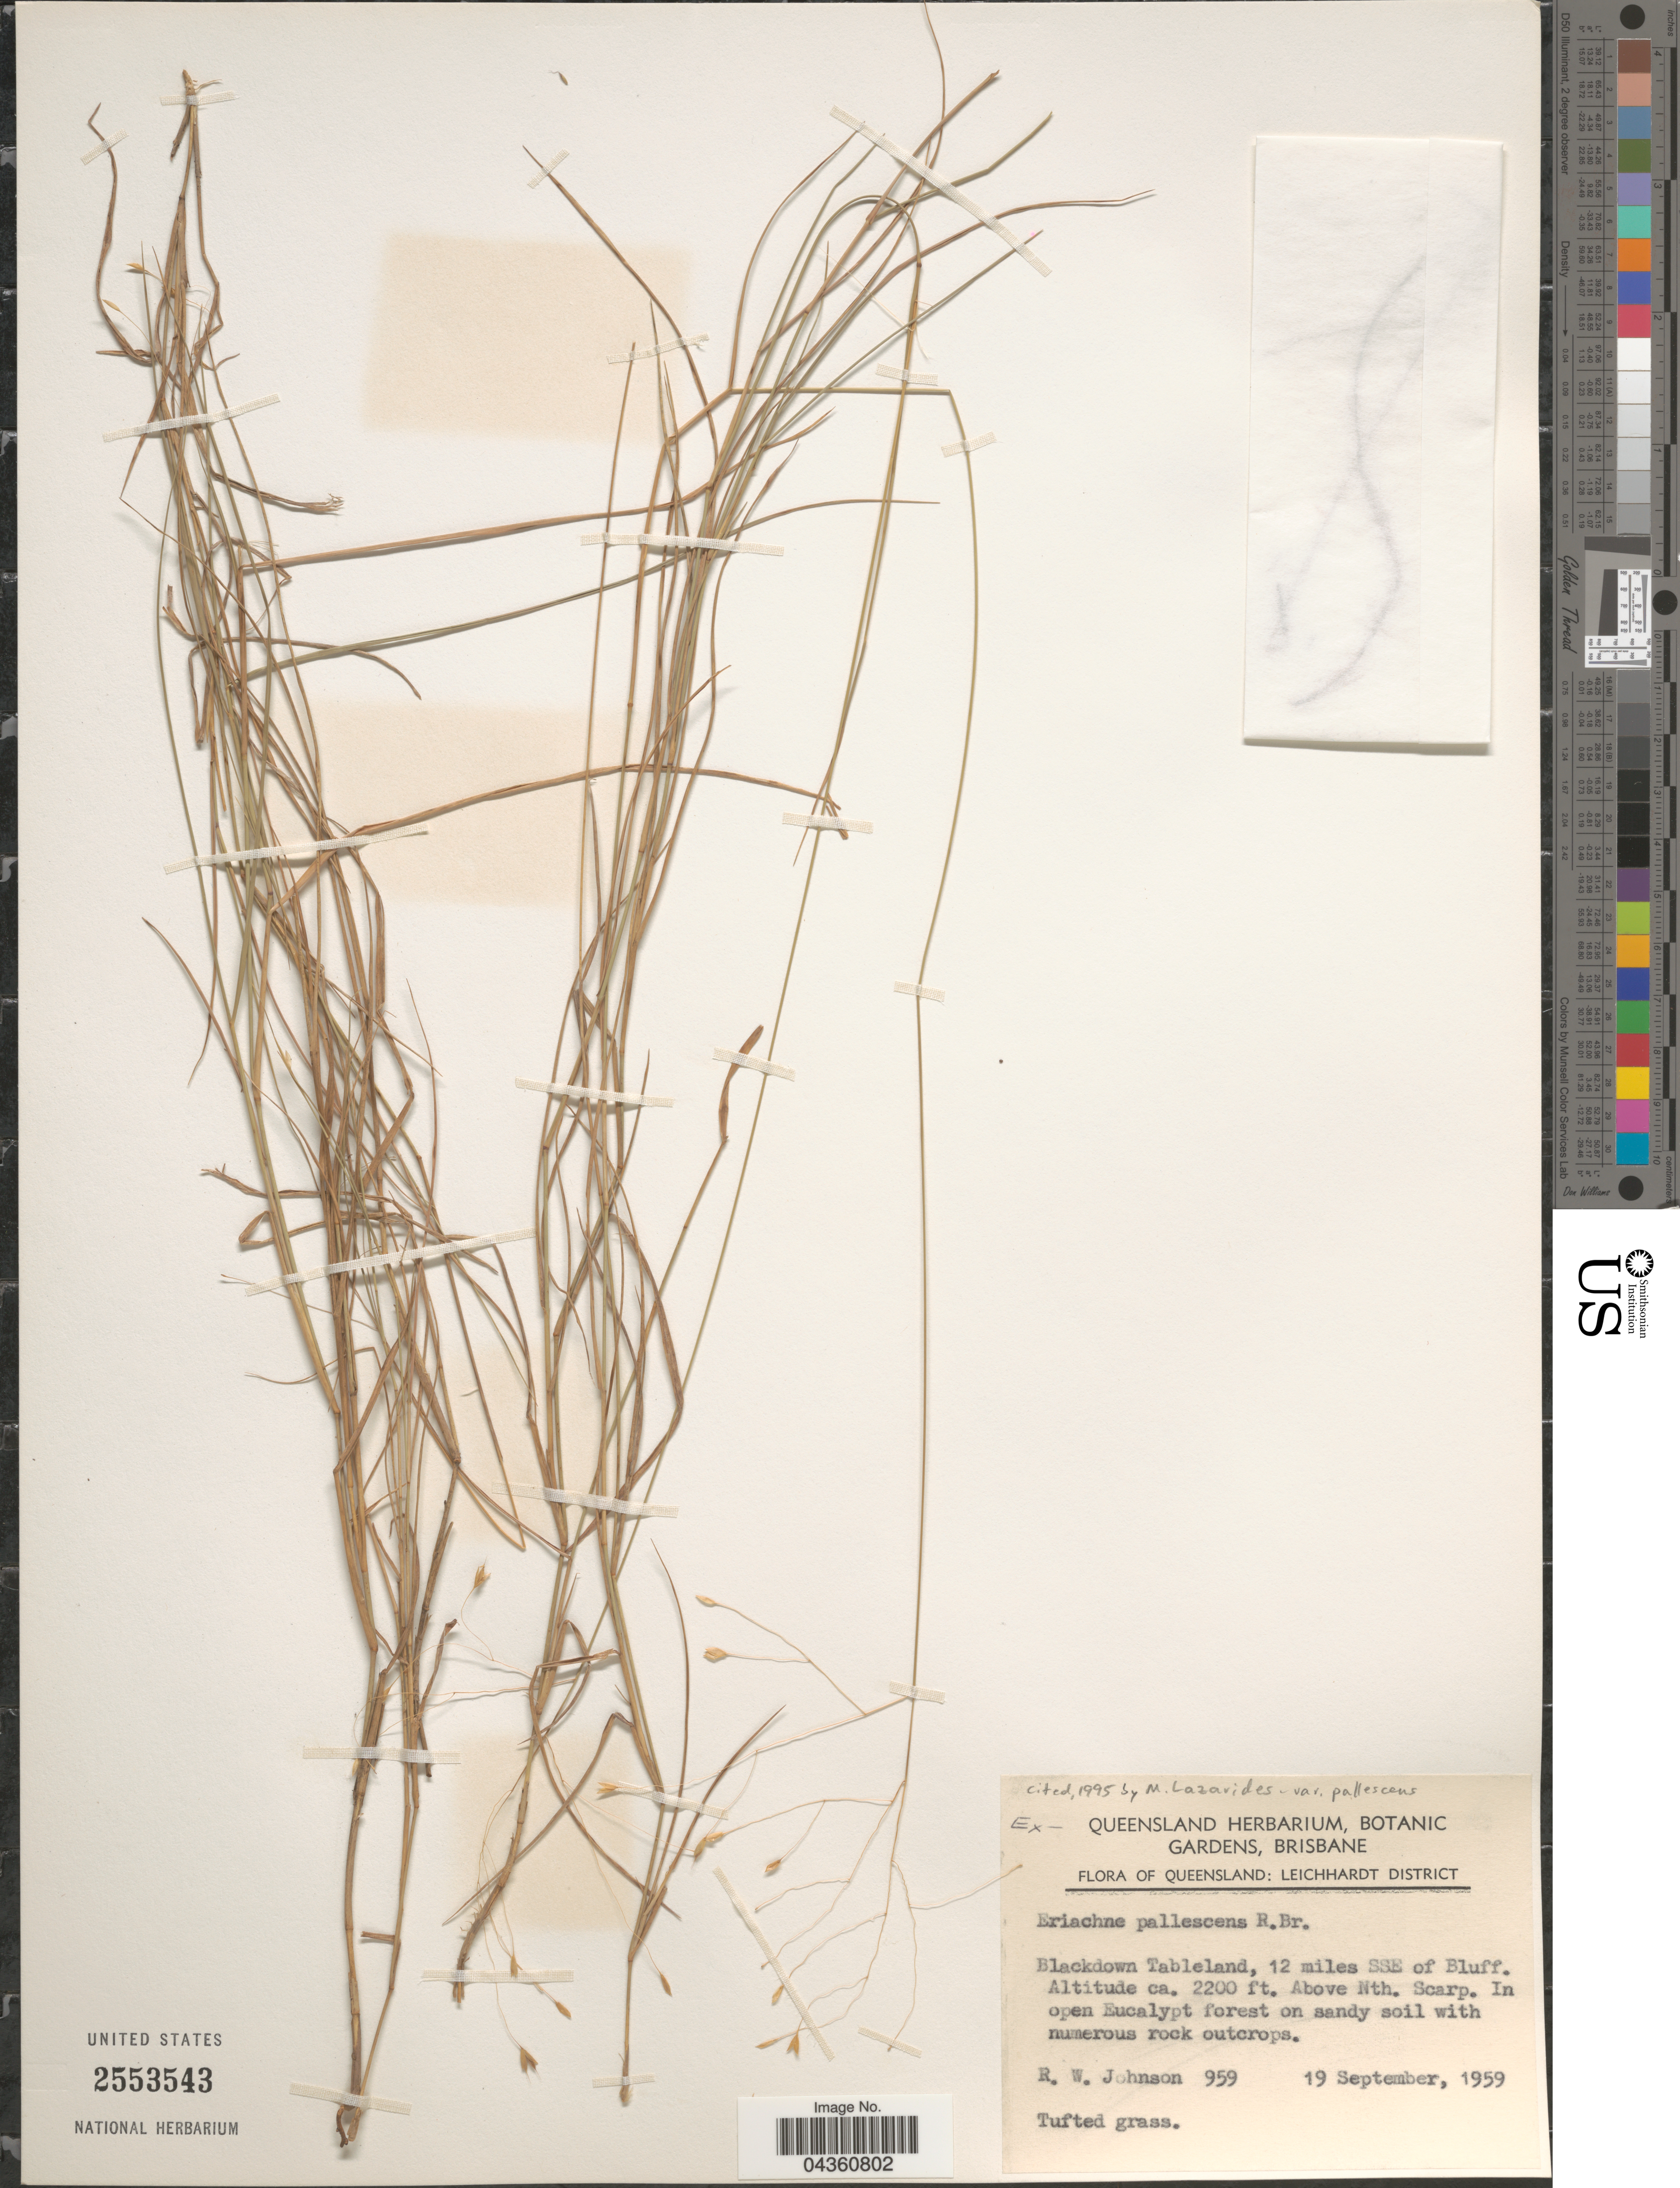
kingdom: Plantae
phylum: Tracheophyta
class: Liliopsida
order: Poales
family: Poaceae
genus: Eriachne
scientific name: Eriachne pallescens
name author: R. Br.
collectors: R. W. Johnson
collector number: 959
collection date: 1959-09-19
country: Australia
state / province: Queensland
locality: Blackdown Tableland, 12 miles SSE of Bluff. Above Nth. Scarp.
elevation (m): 671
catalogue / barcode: US 2553543